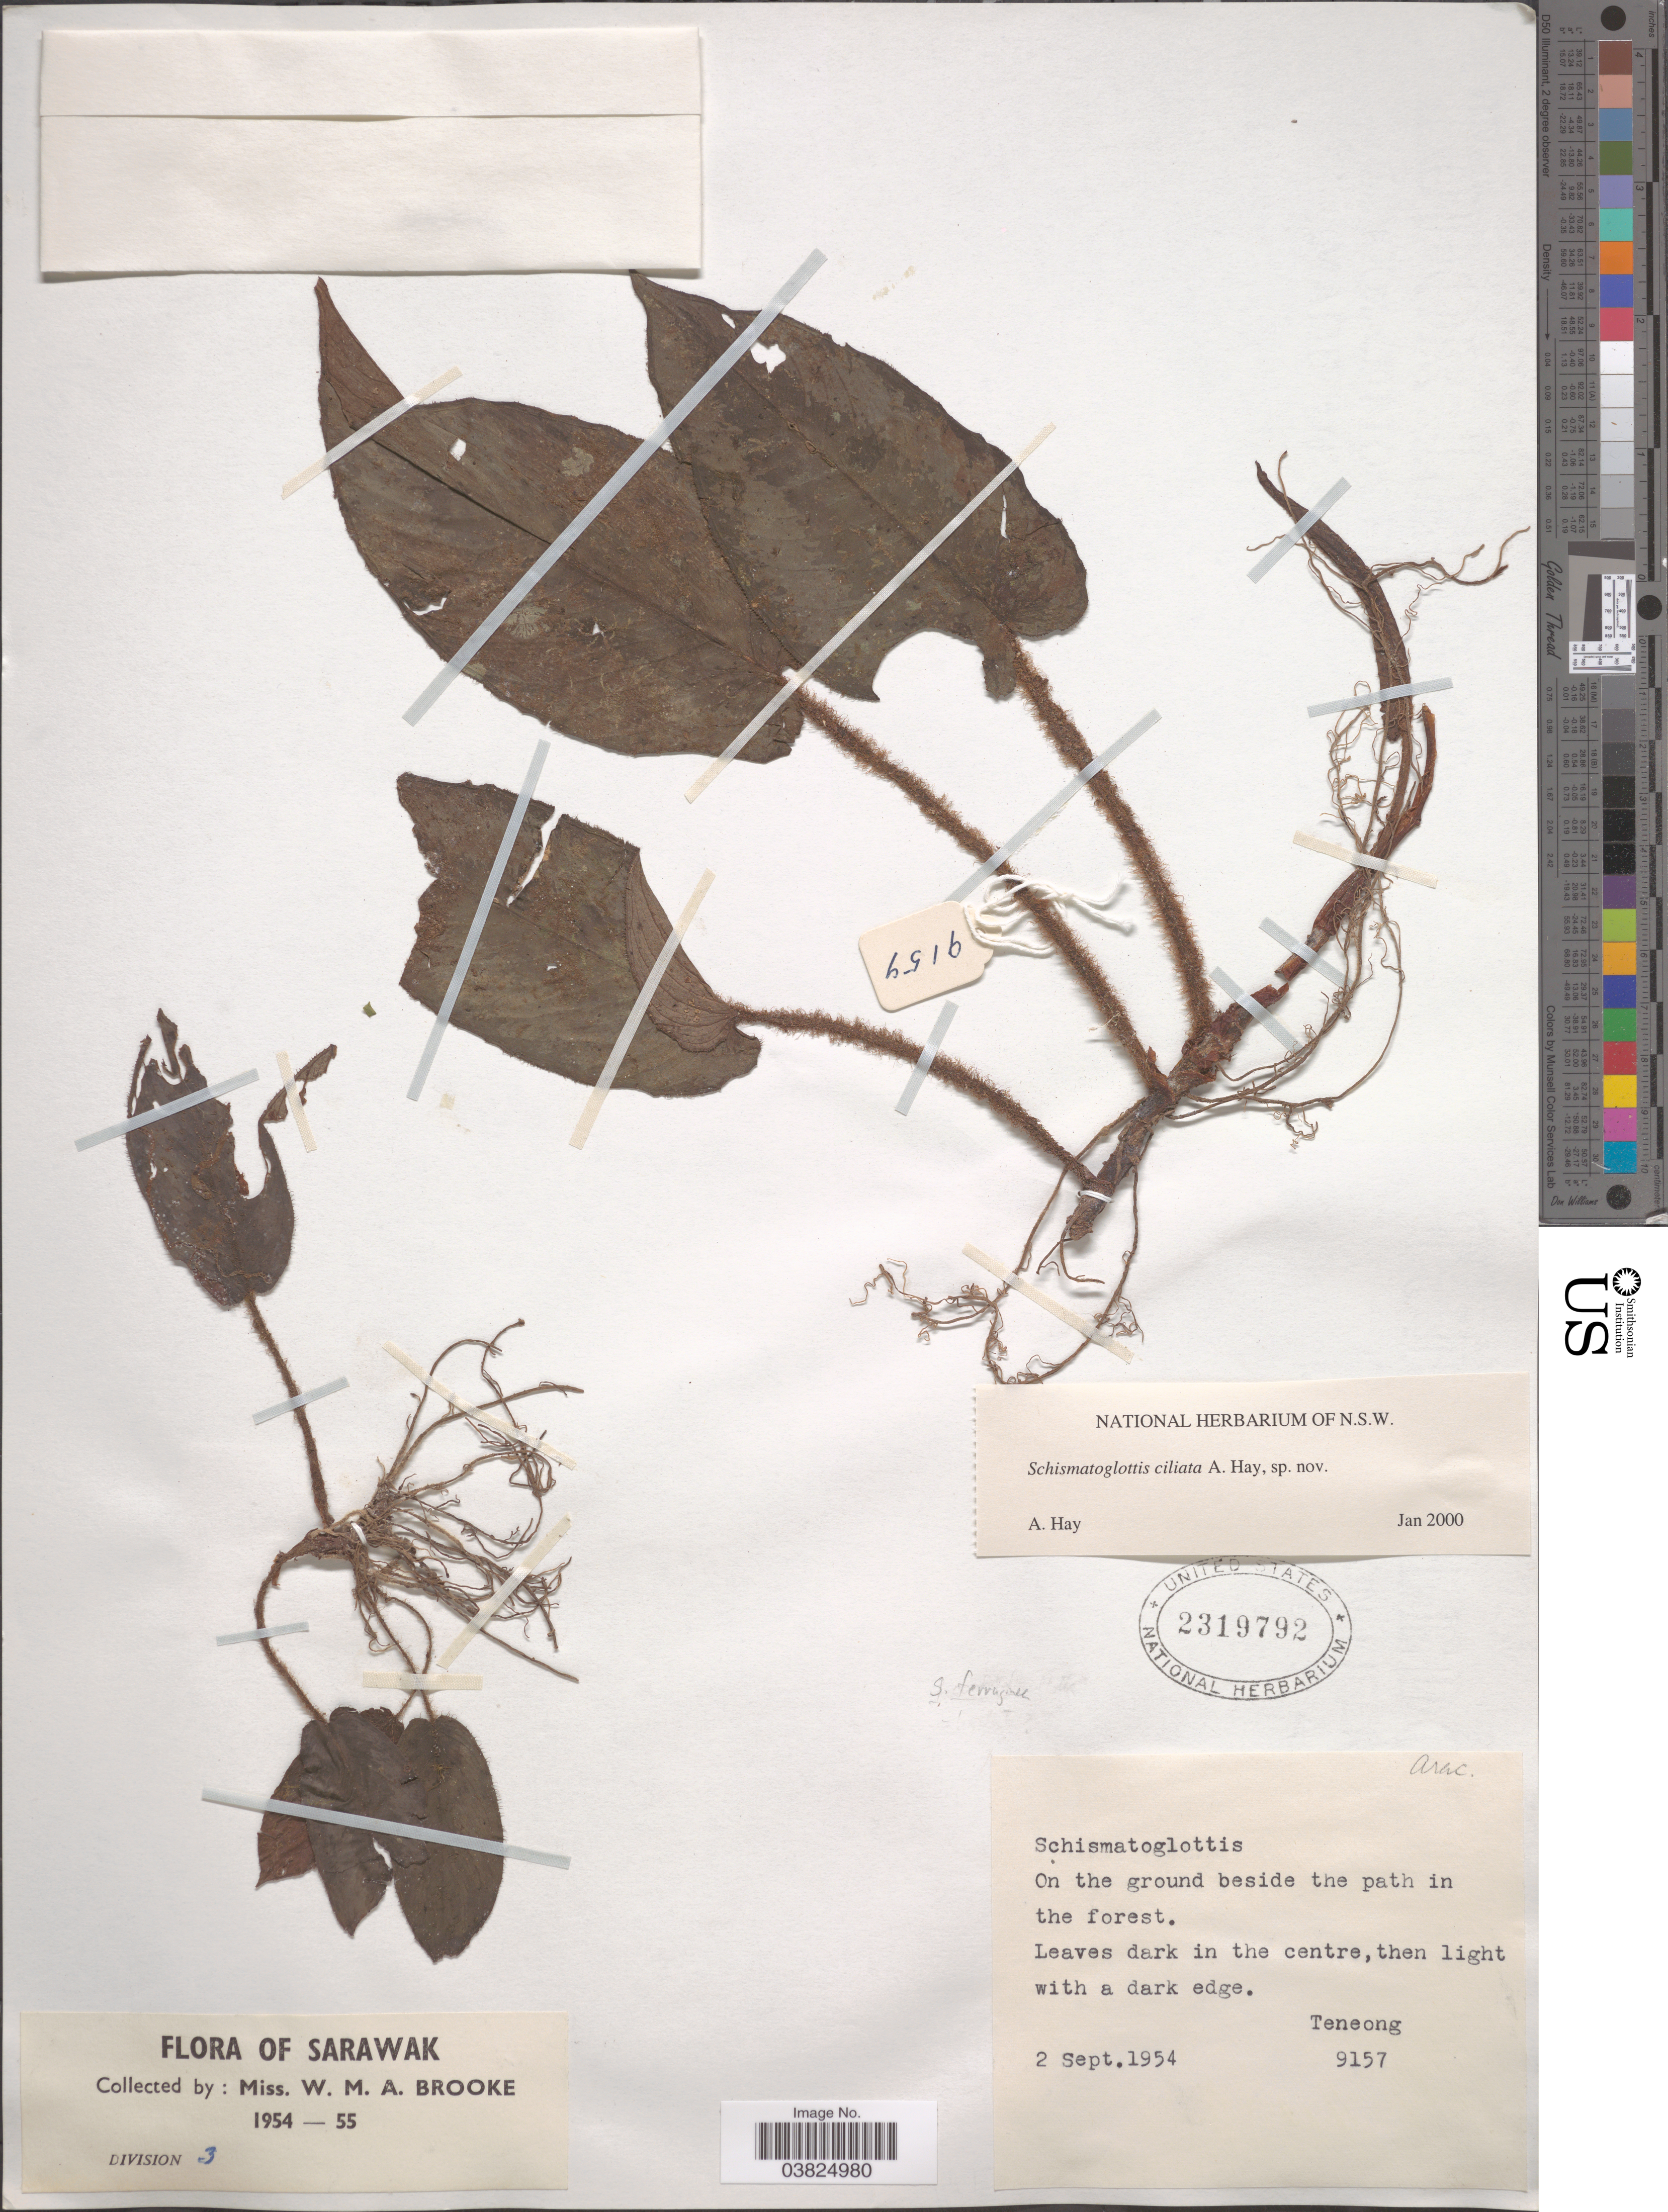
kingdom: Plantae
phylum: Tracheophyta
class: Liliopsida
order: Alismatales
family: Araceae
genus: Schismatoglottis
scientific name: Schismatoglottis ciliata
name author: A. Hay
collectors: W. Brooke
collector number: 9157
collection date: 1954-09-02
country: Malaysia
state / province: Sarawak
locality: On the ground beside the path in the forest. Teneong.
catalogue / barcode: US 2319792